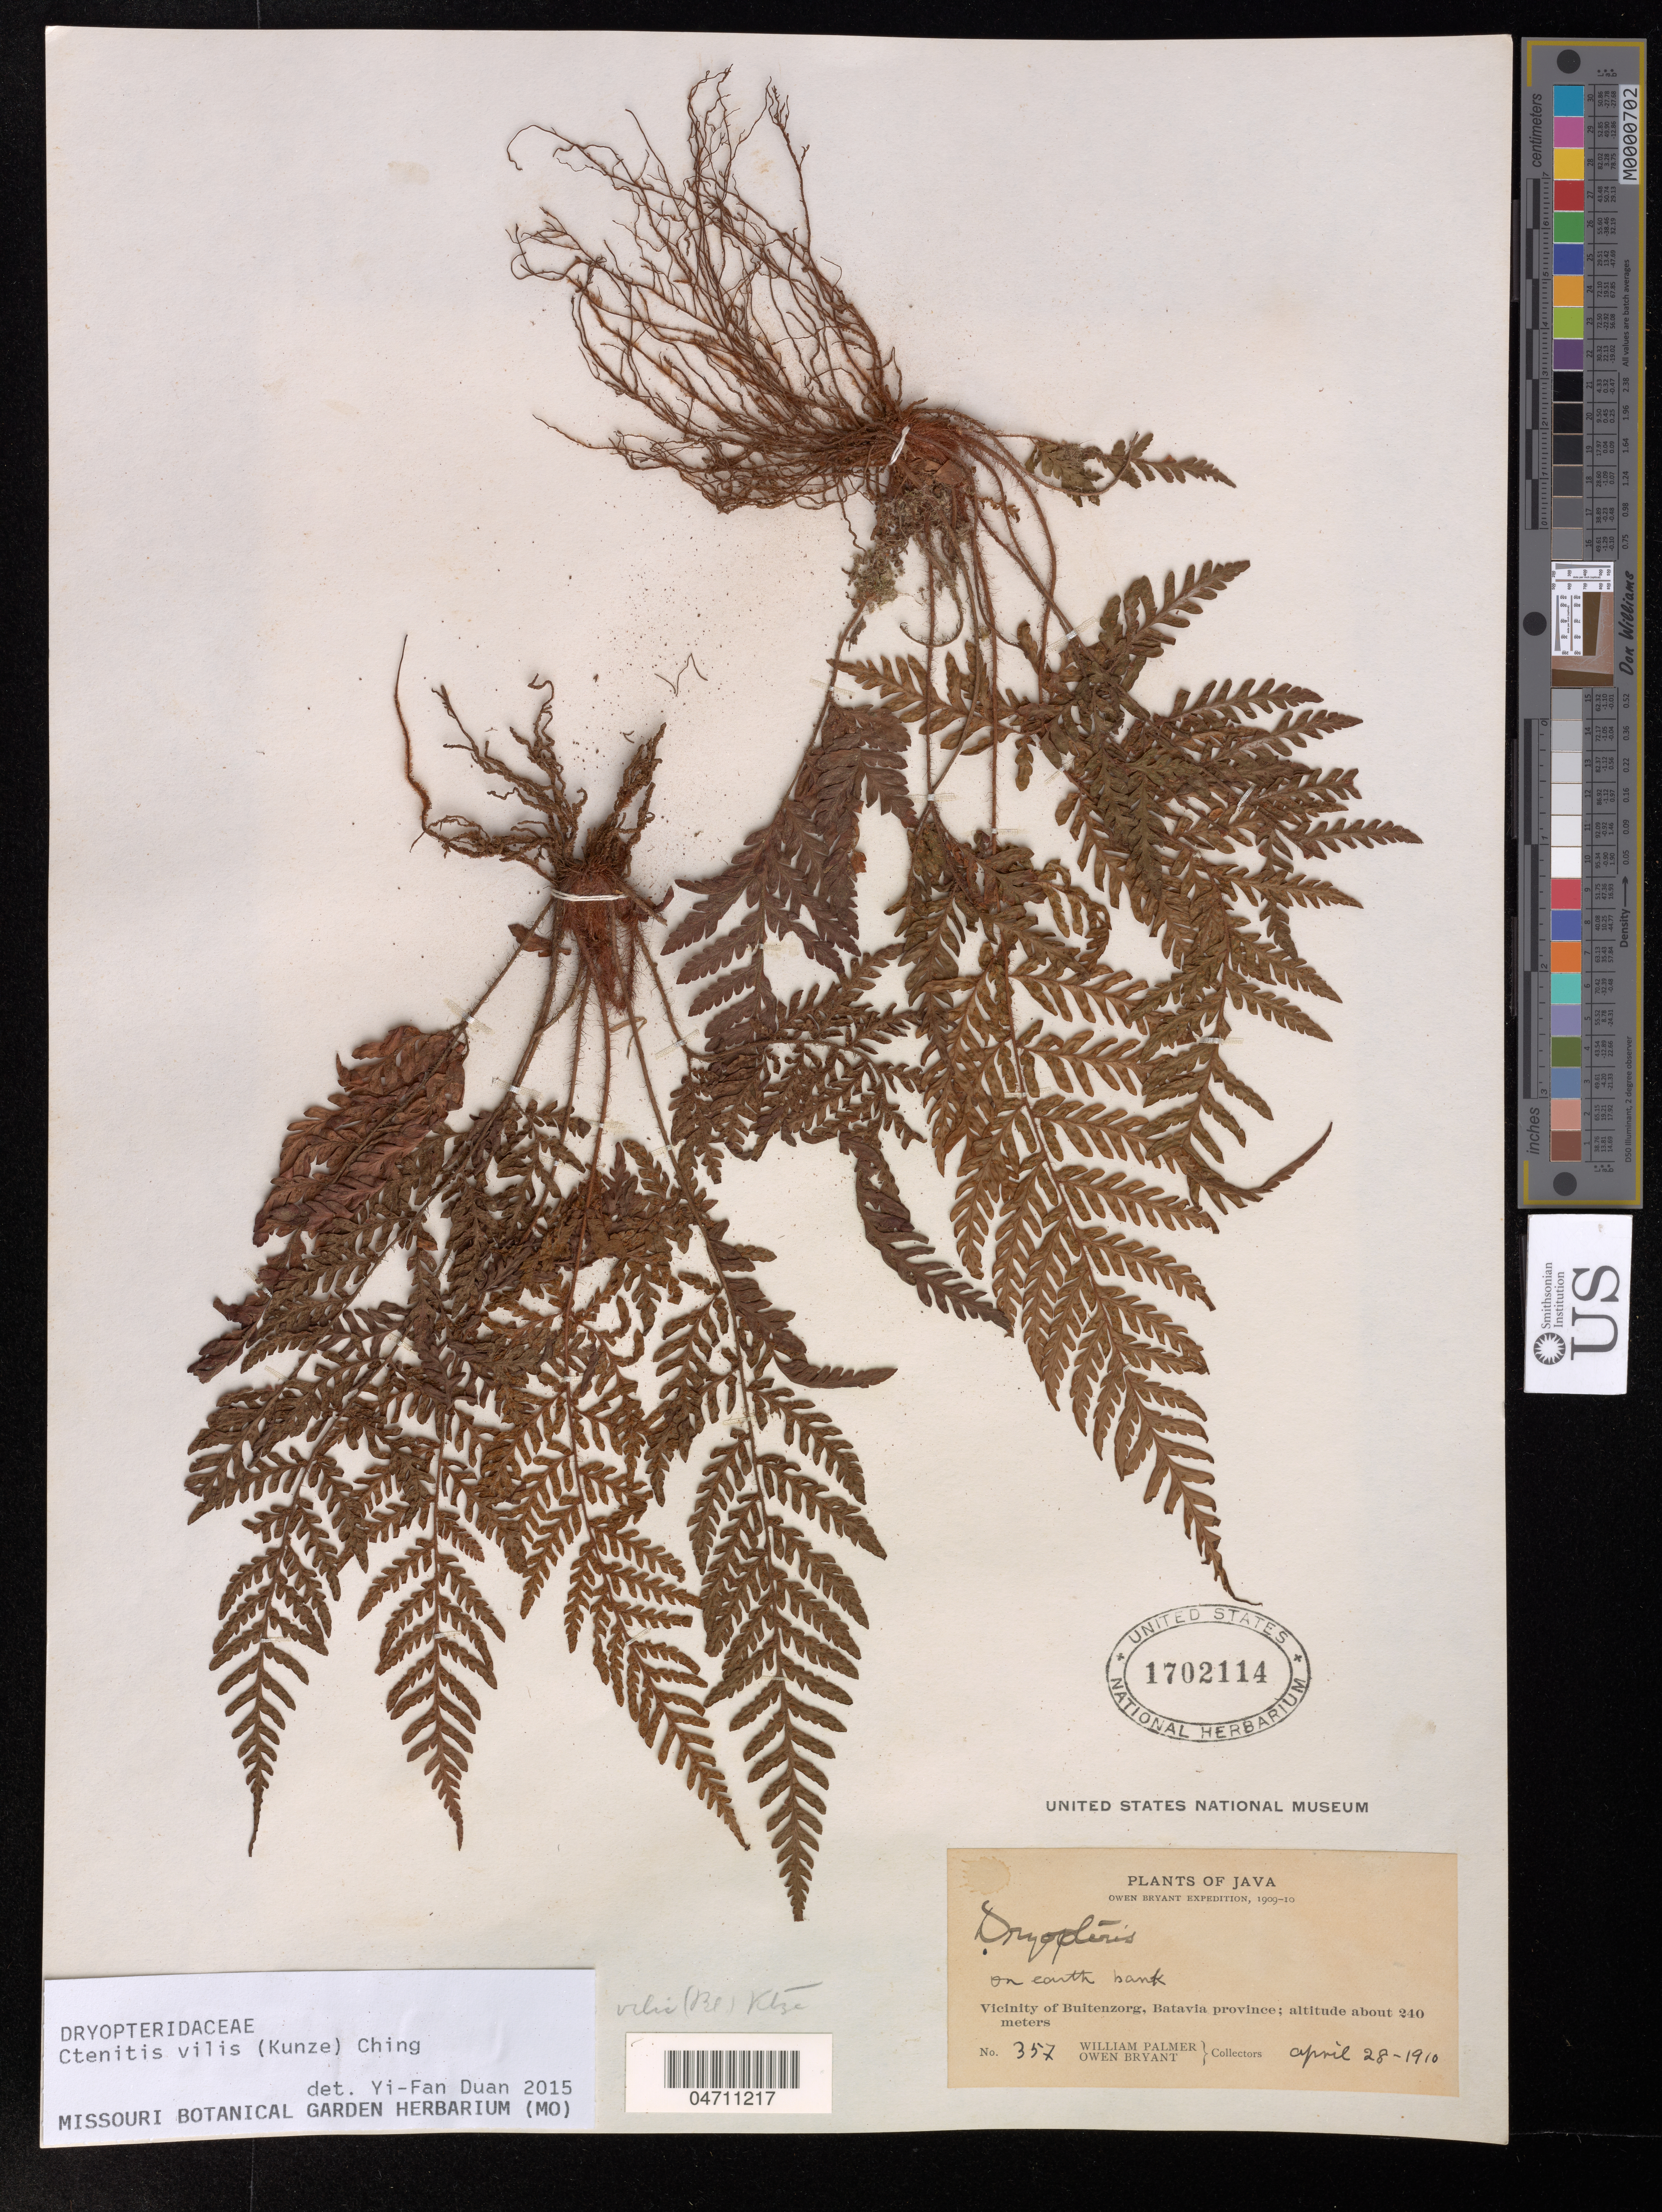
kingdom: Plantae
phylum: Tracheophyta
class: Polypodiopsida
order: Polypodiales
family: Dryopteridaceae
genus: Ctenitis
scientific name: Ctenitis vilis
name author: (Kunze) Ching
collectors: W. Palmer & O. Bryant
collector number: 357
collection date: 1910-04-28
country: Indonesia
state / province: Java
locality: Vicinity of Buitenzorg, Batavia province.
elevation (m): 240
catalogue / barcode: US 1702114